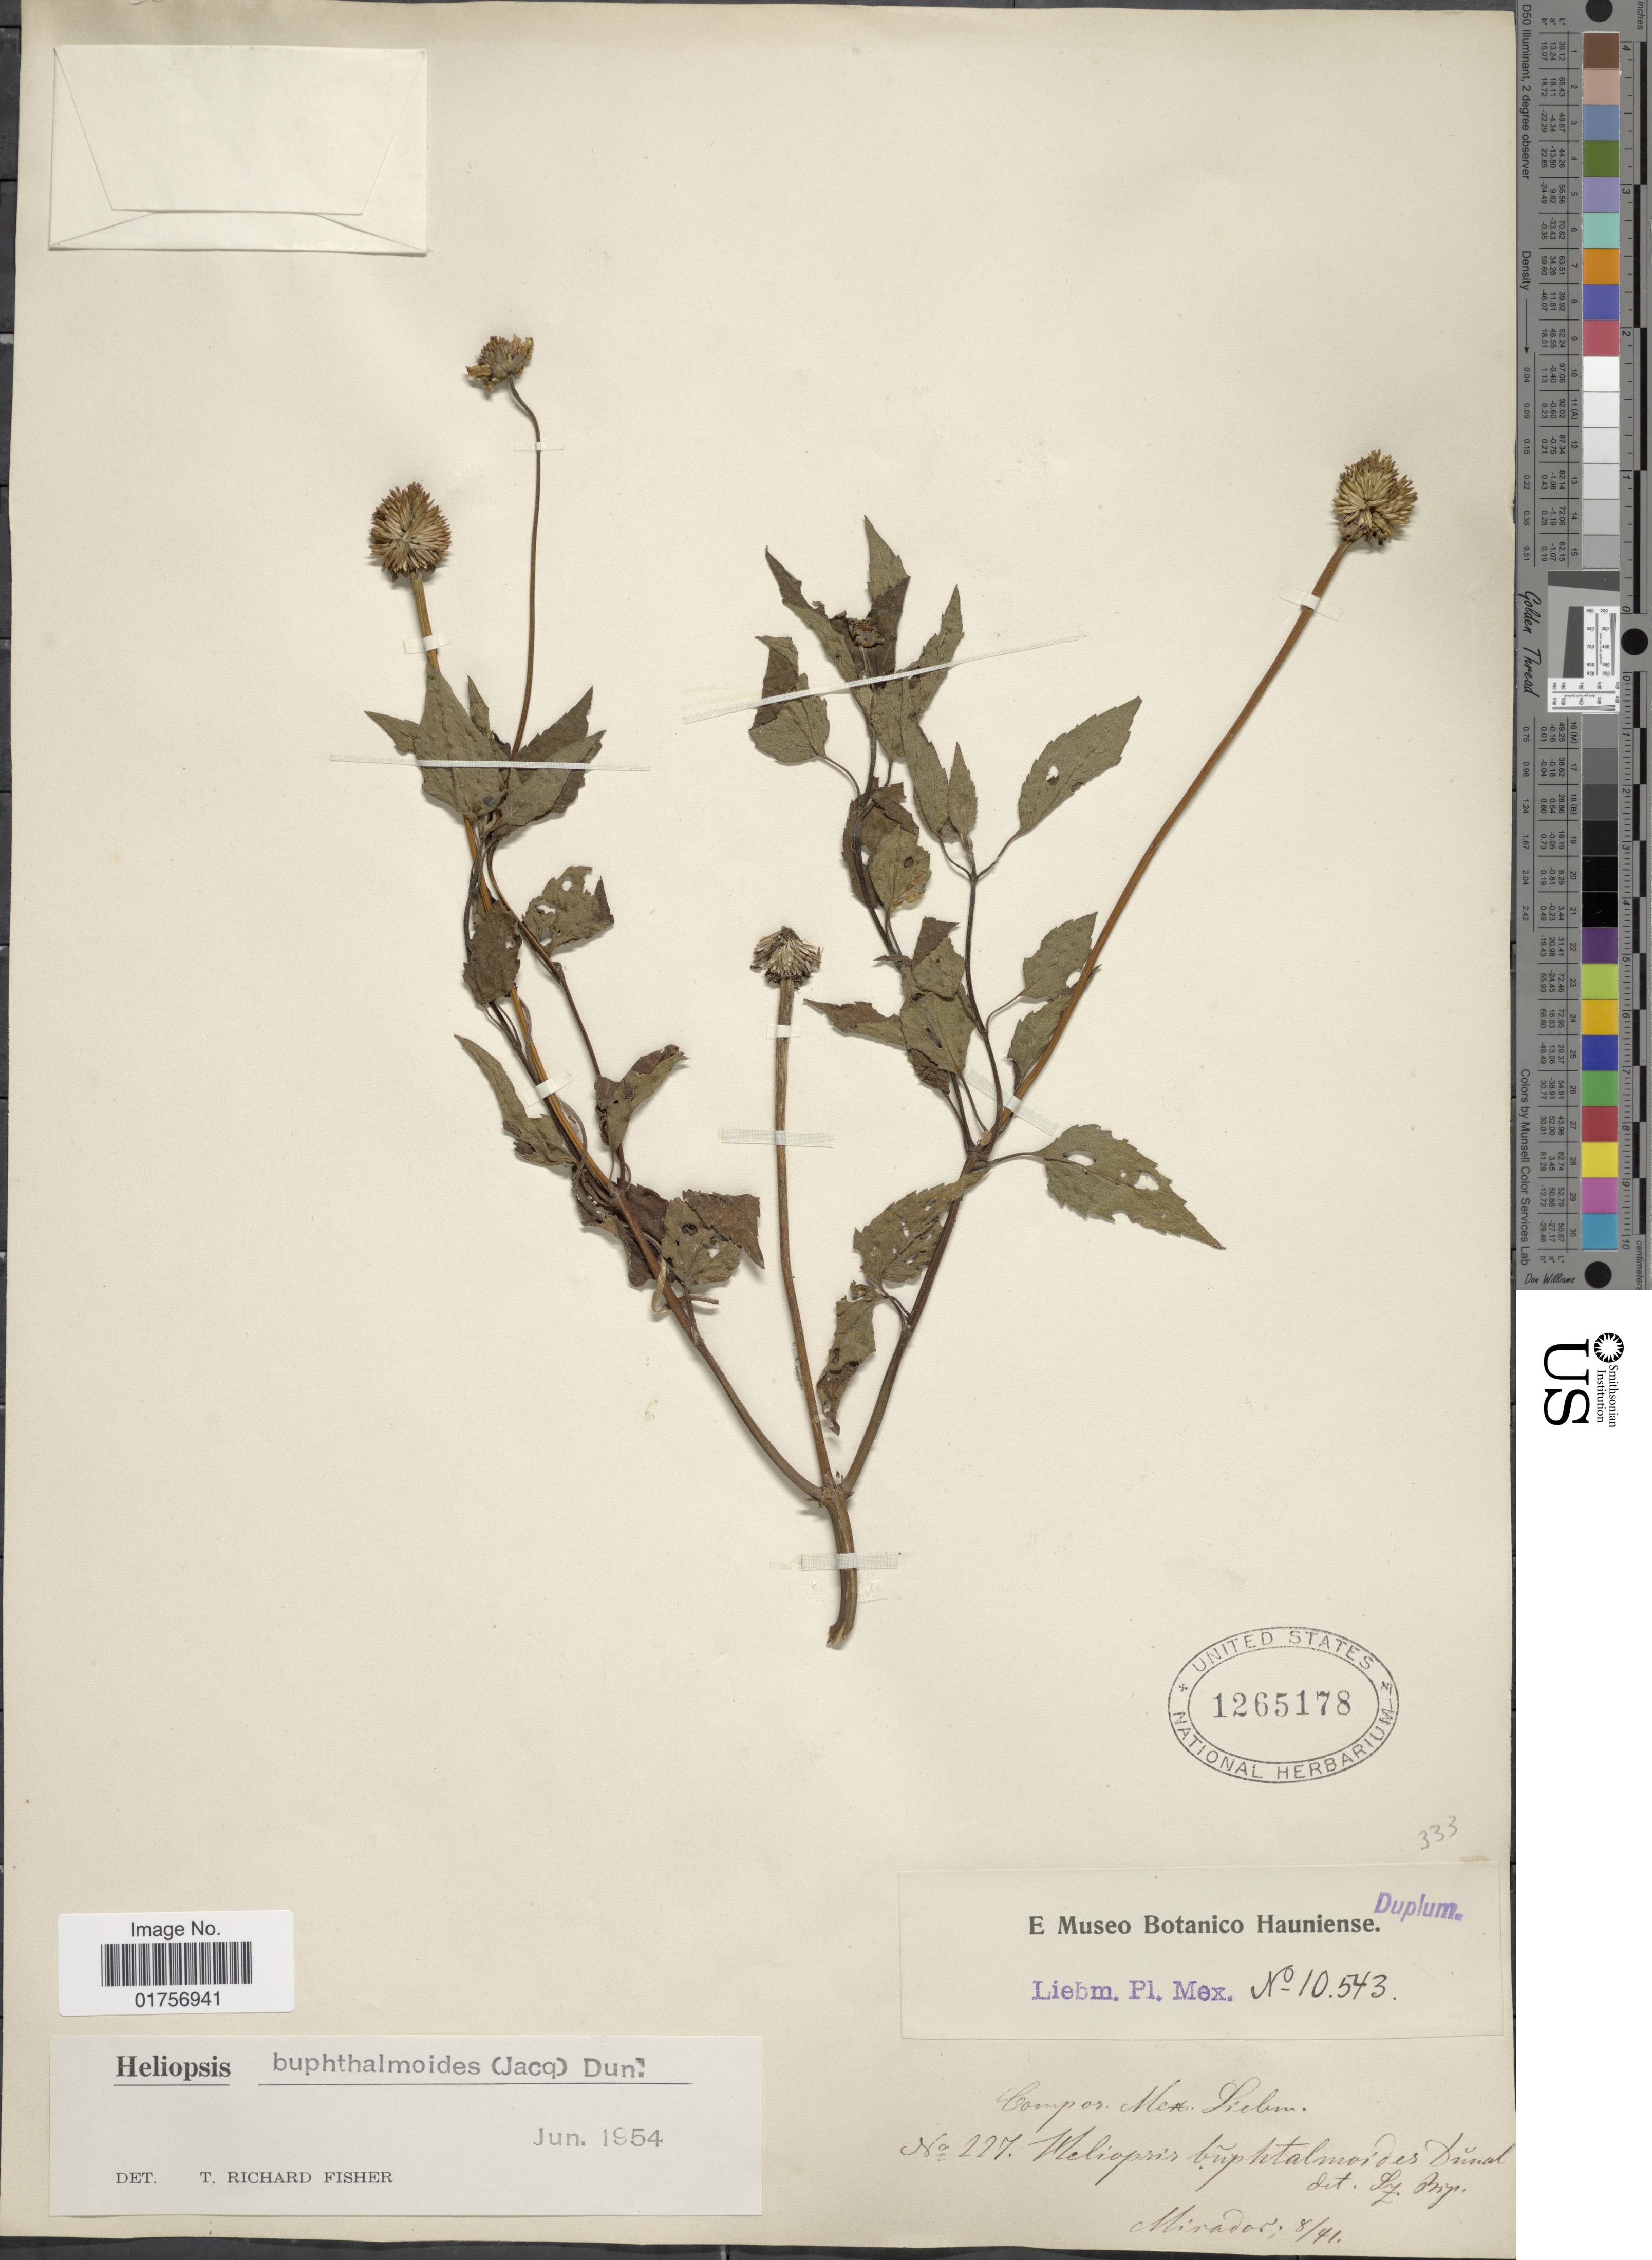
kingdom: Plantae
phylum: Tracheophyta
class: Magnoliopsida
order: Asterales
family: Asteraceae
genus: Heliopsis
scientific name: Heliopsis buphthalmoides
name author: (Jacq.) Dunal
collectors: Liebman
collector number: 10543/227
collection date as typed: Transcribed d/m/y: /8/41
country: Mexico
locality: Campos. Mirador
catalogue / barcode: US 1265178